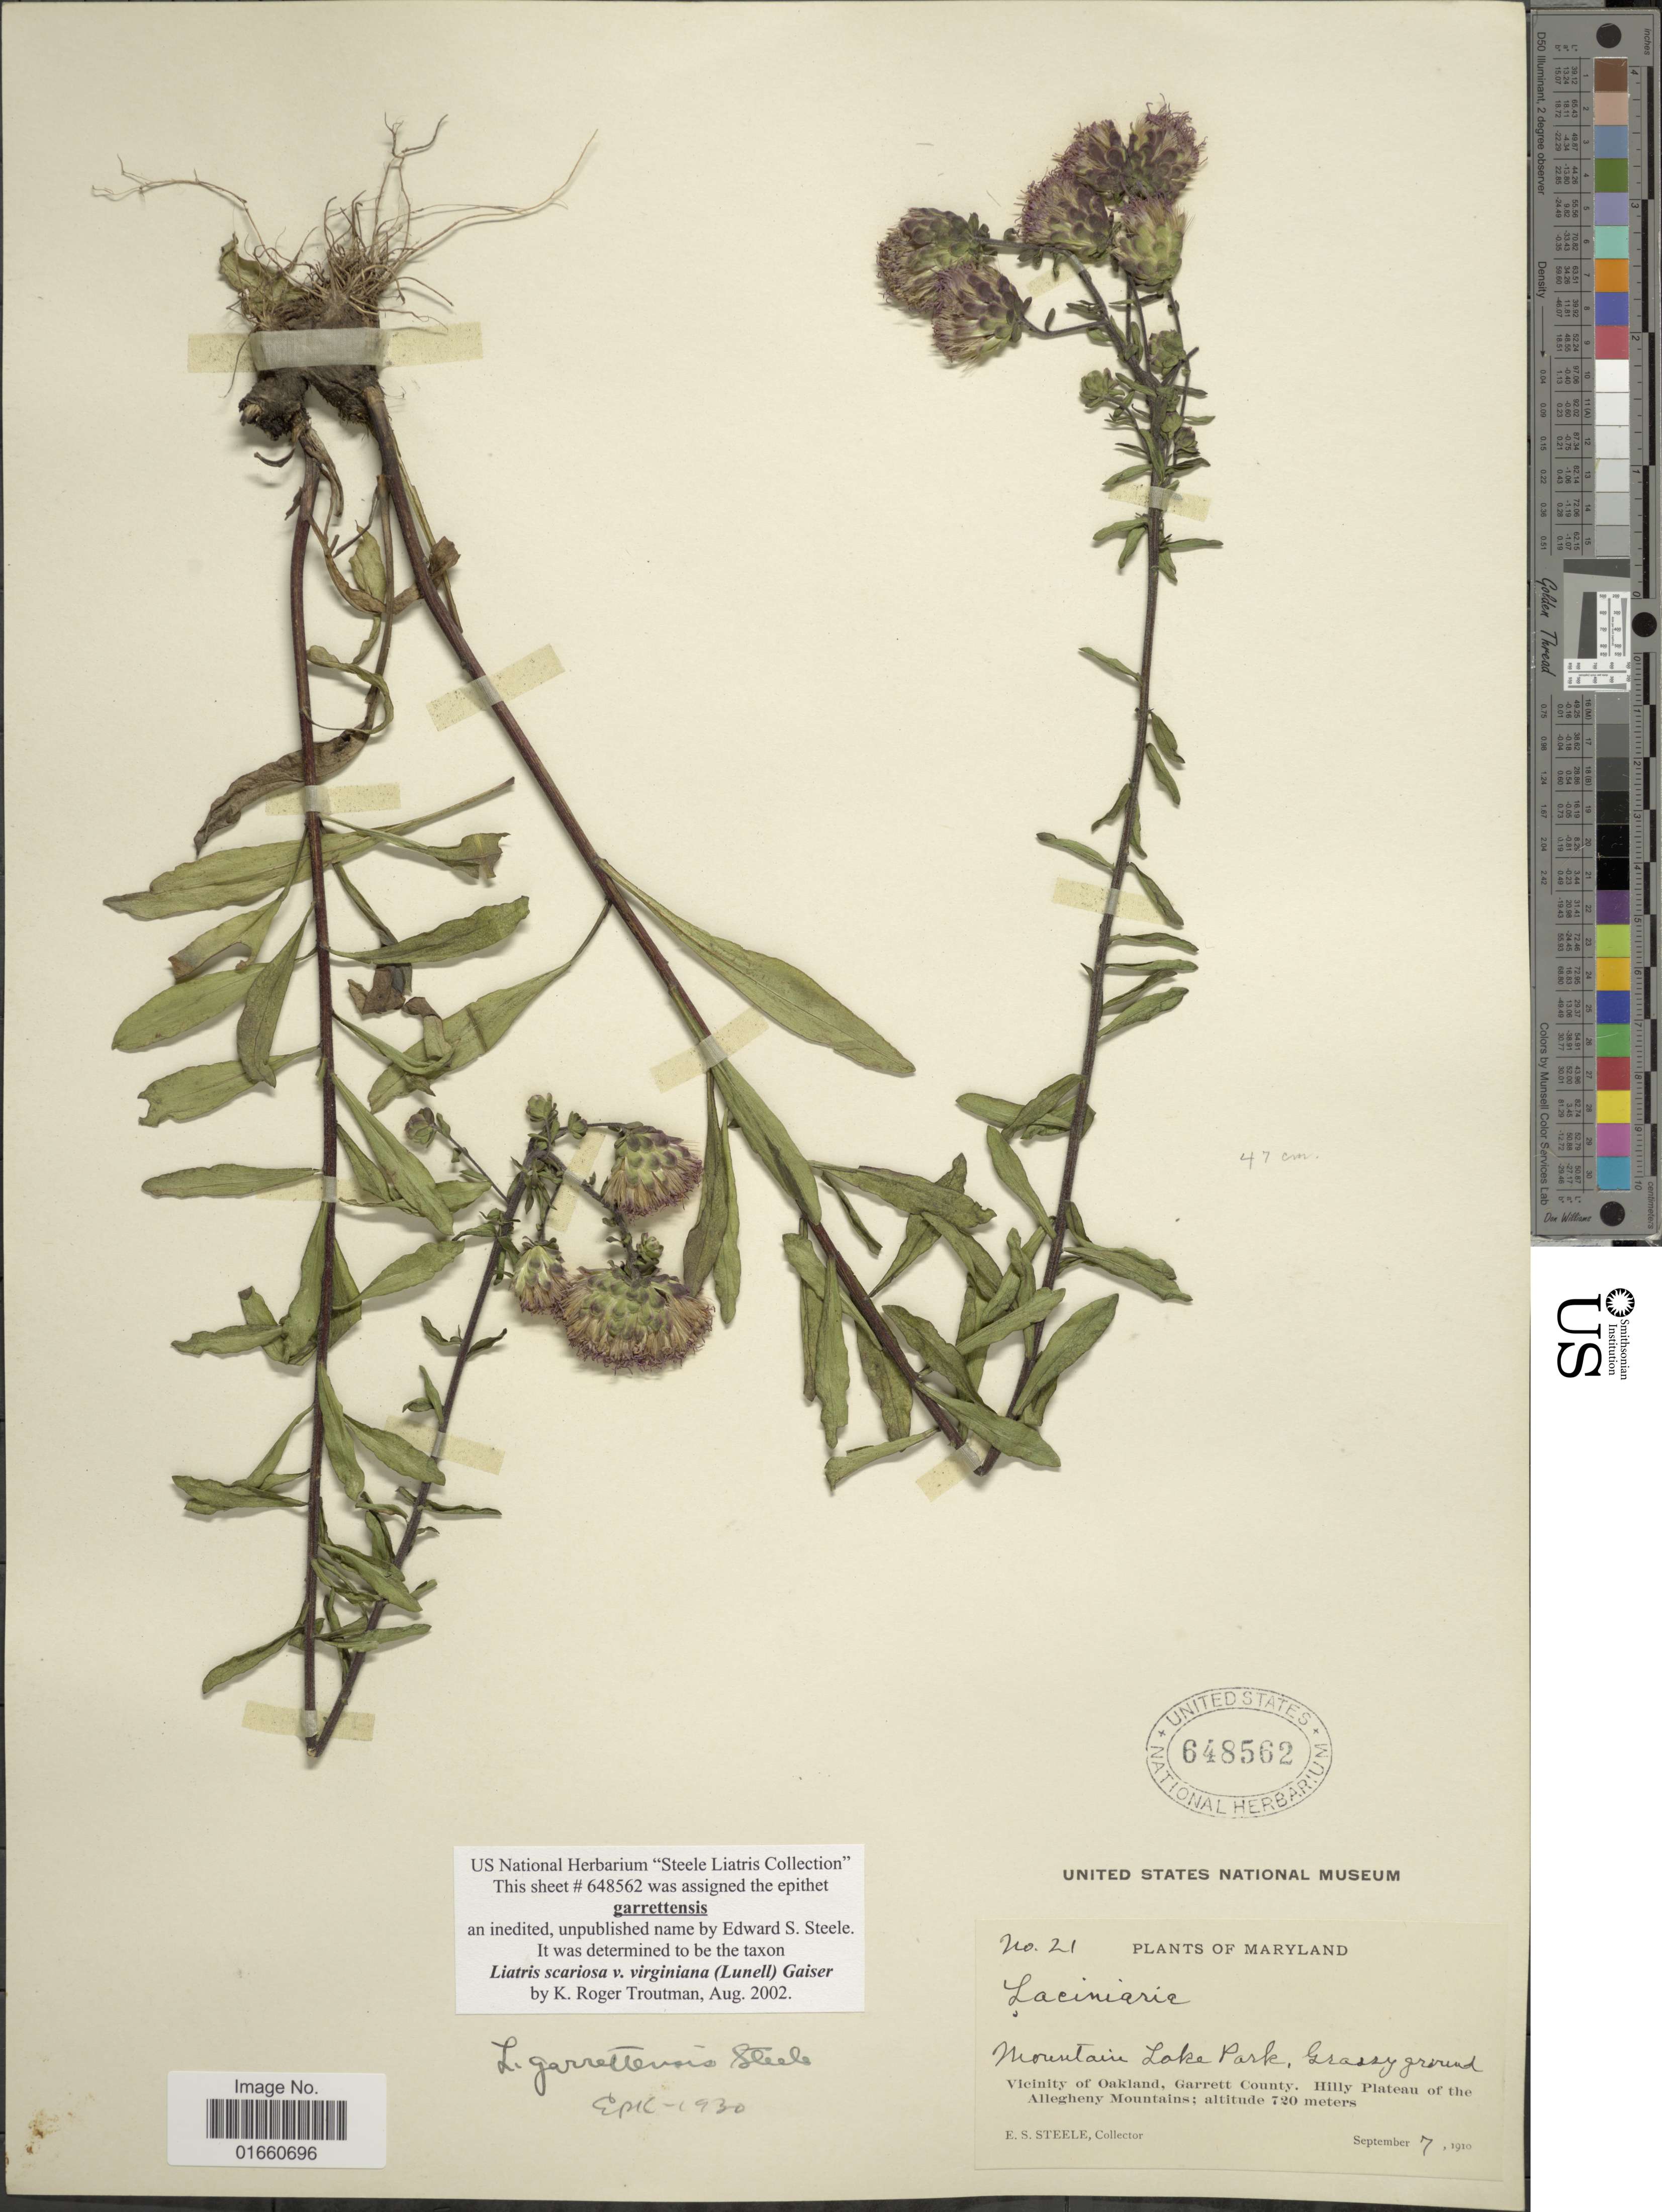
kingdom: Plantae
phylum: Tracheophyta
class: Magnoliopsida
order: Asterales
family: Asteraceae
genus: Liatris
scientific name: Liatris scariosa var. virginiana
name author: (Lunell) Gaiser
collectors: E. Steele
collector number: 21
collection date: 1910-09-07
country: United States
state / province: Maryland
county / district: Garrett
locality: Mountain Lake Park, Grassy ground, Vicinity of Oakland, Garrett County, Hilly Plateau of the Alleghney Mountains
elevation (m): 720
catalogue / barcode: US 648562